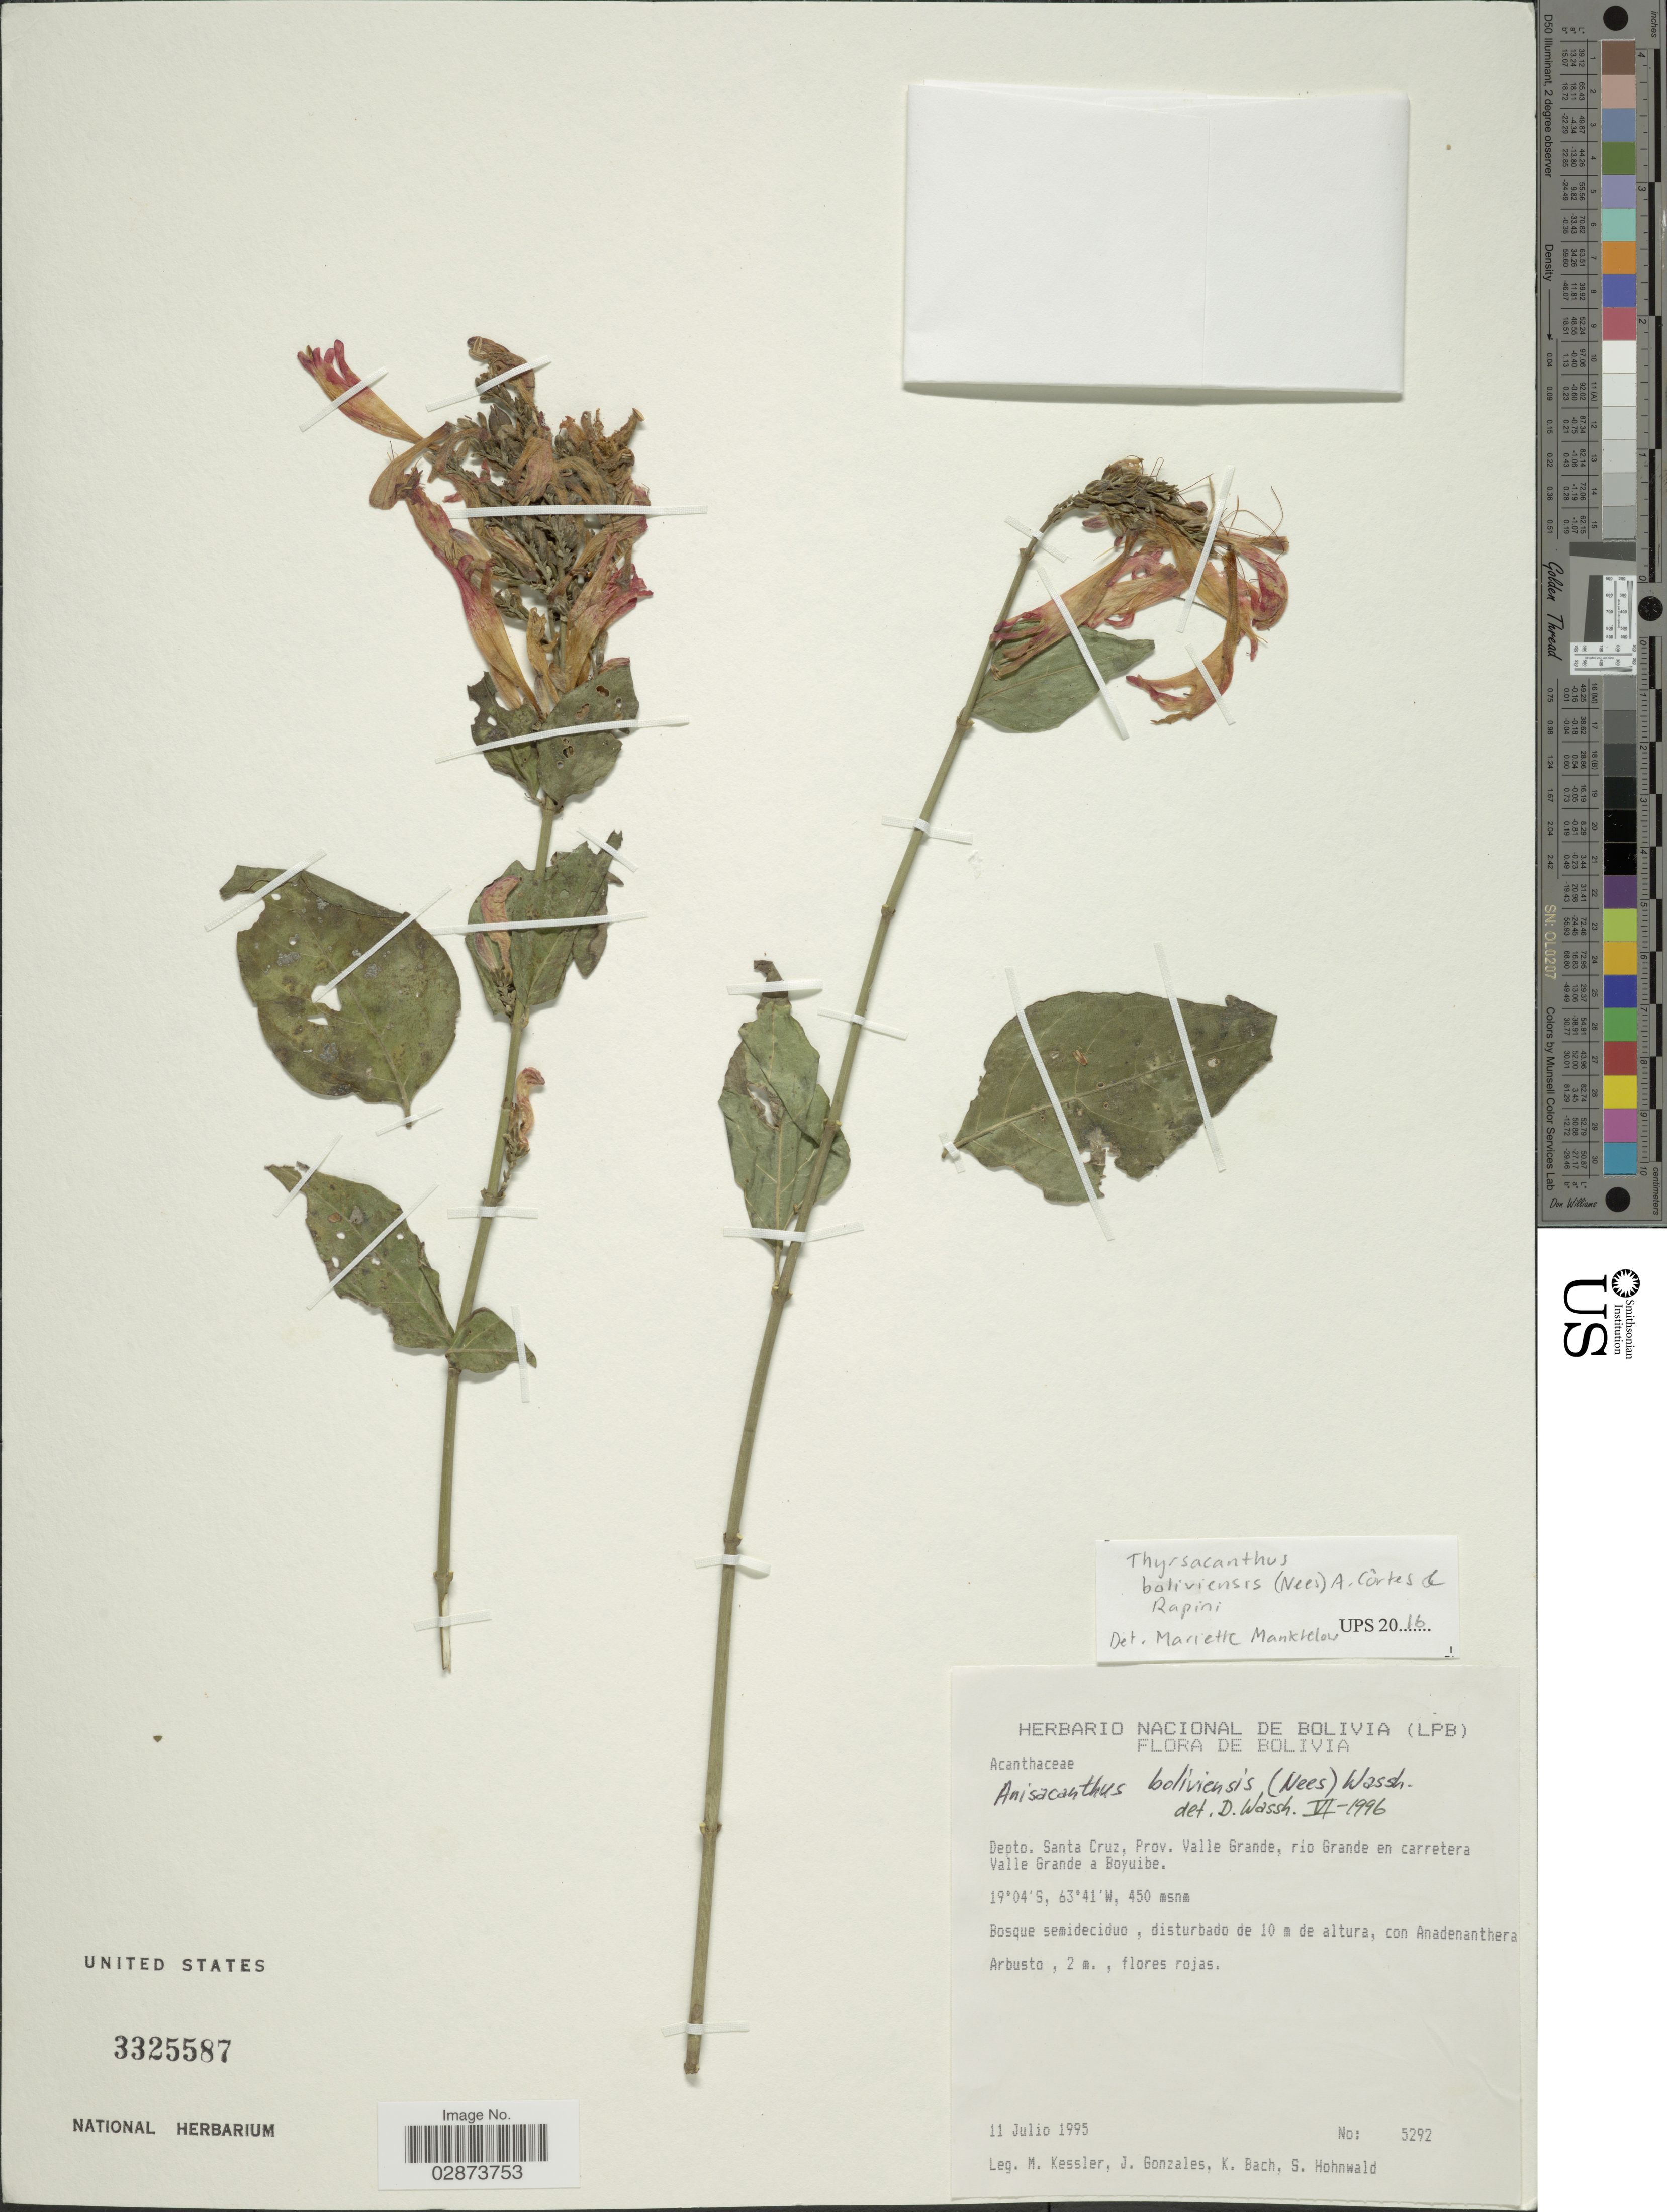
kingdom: Plantae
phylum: Tracheophyta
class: Magnoliopsida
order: Lamiales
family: Acanthaceae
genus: Thyrsacanthus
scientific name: Thyrsacanthus boliviensis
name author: (Nees) A.L.A. Côrtes & Rapini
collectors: M. Kessler, J. Gonzales, K. Bach & S. Hohnwald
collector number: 5292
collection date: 1995-07-11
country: Bolivia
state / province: Santa Cruz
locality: Depto. Santa Cruz, Prov. Valle Grande, rio Grande en carretera Valle Grande a Boyuibe.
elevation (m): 450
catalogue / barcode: US 3325587